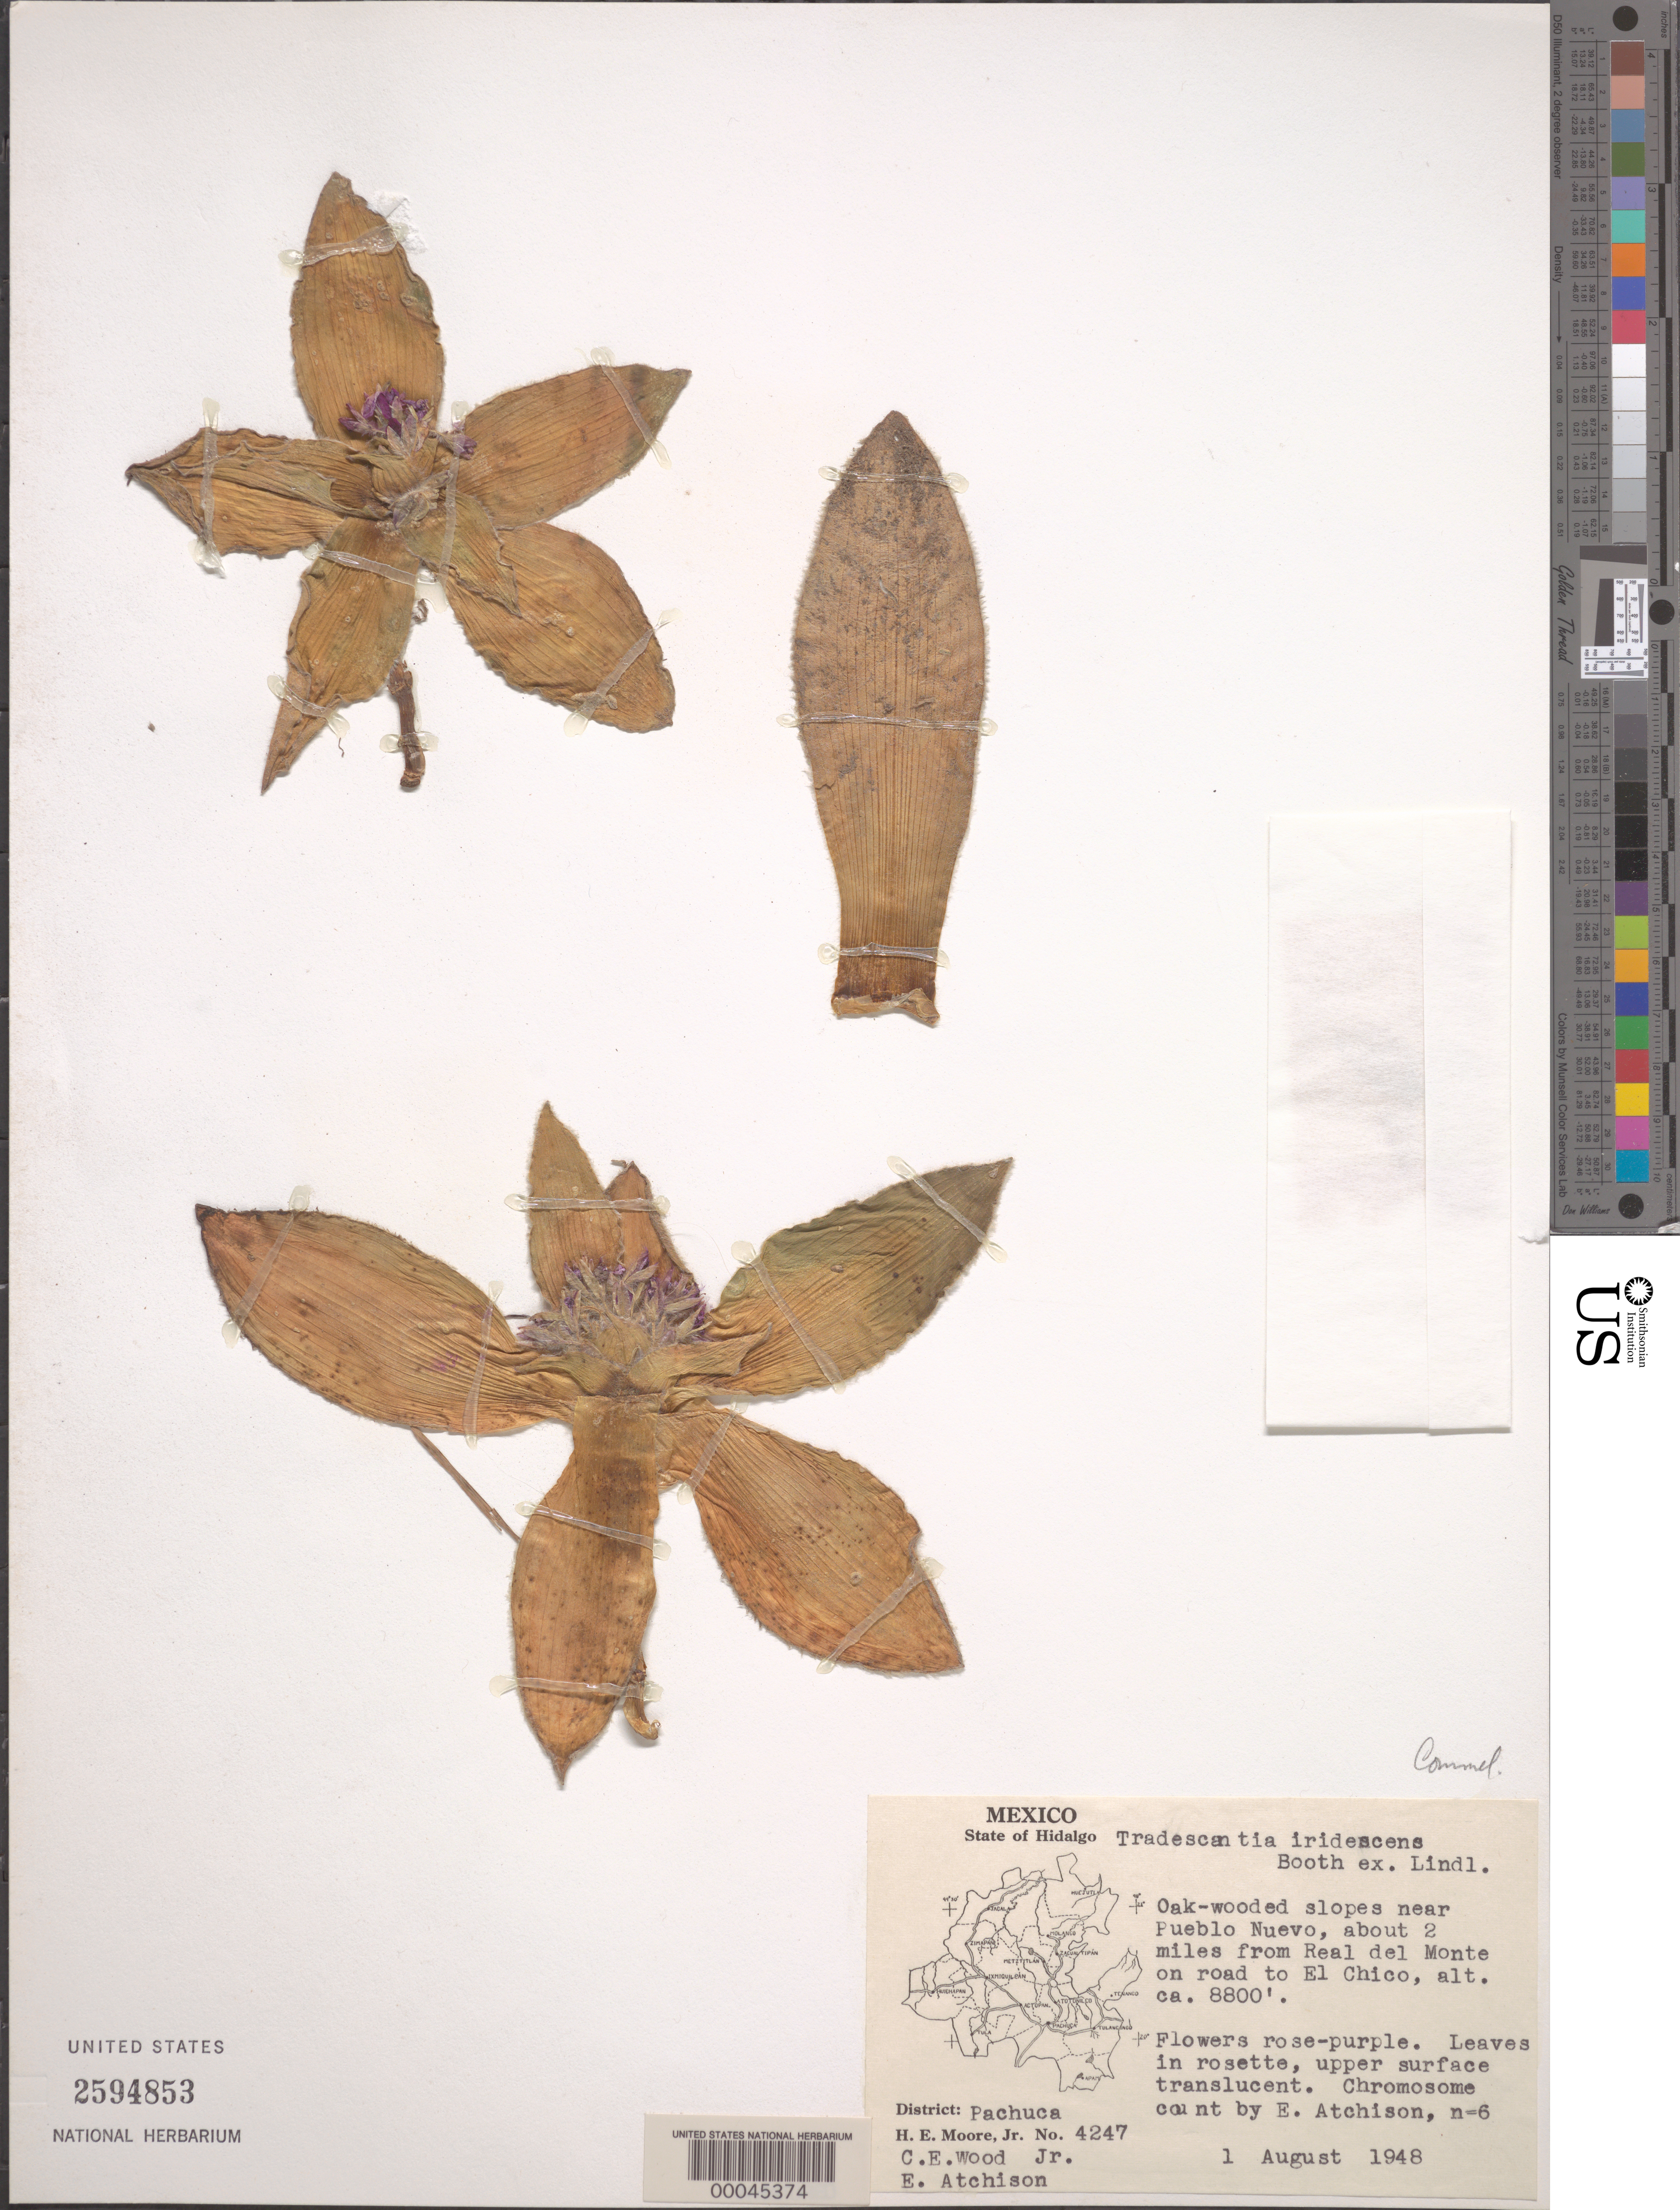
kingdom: Plantae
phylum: Tracheophyta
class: Liliopsida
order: Commelinales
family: Commelinaceae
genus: Tradescantia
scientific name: Tradescantia iridescens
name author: Lindl.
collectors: H. E. Moore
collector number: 4247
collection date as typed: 01 Aug 1948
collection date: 1948-08-01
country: Mexico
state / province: Hidalgo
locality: Near Pueblo Nuevo, road to El Chico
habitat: Oak slopes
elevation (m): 2684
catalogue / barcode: US 2594853